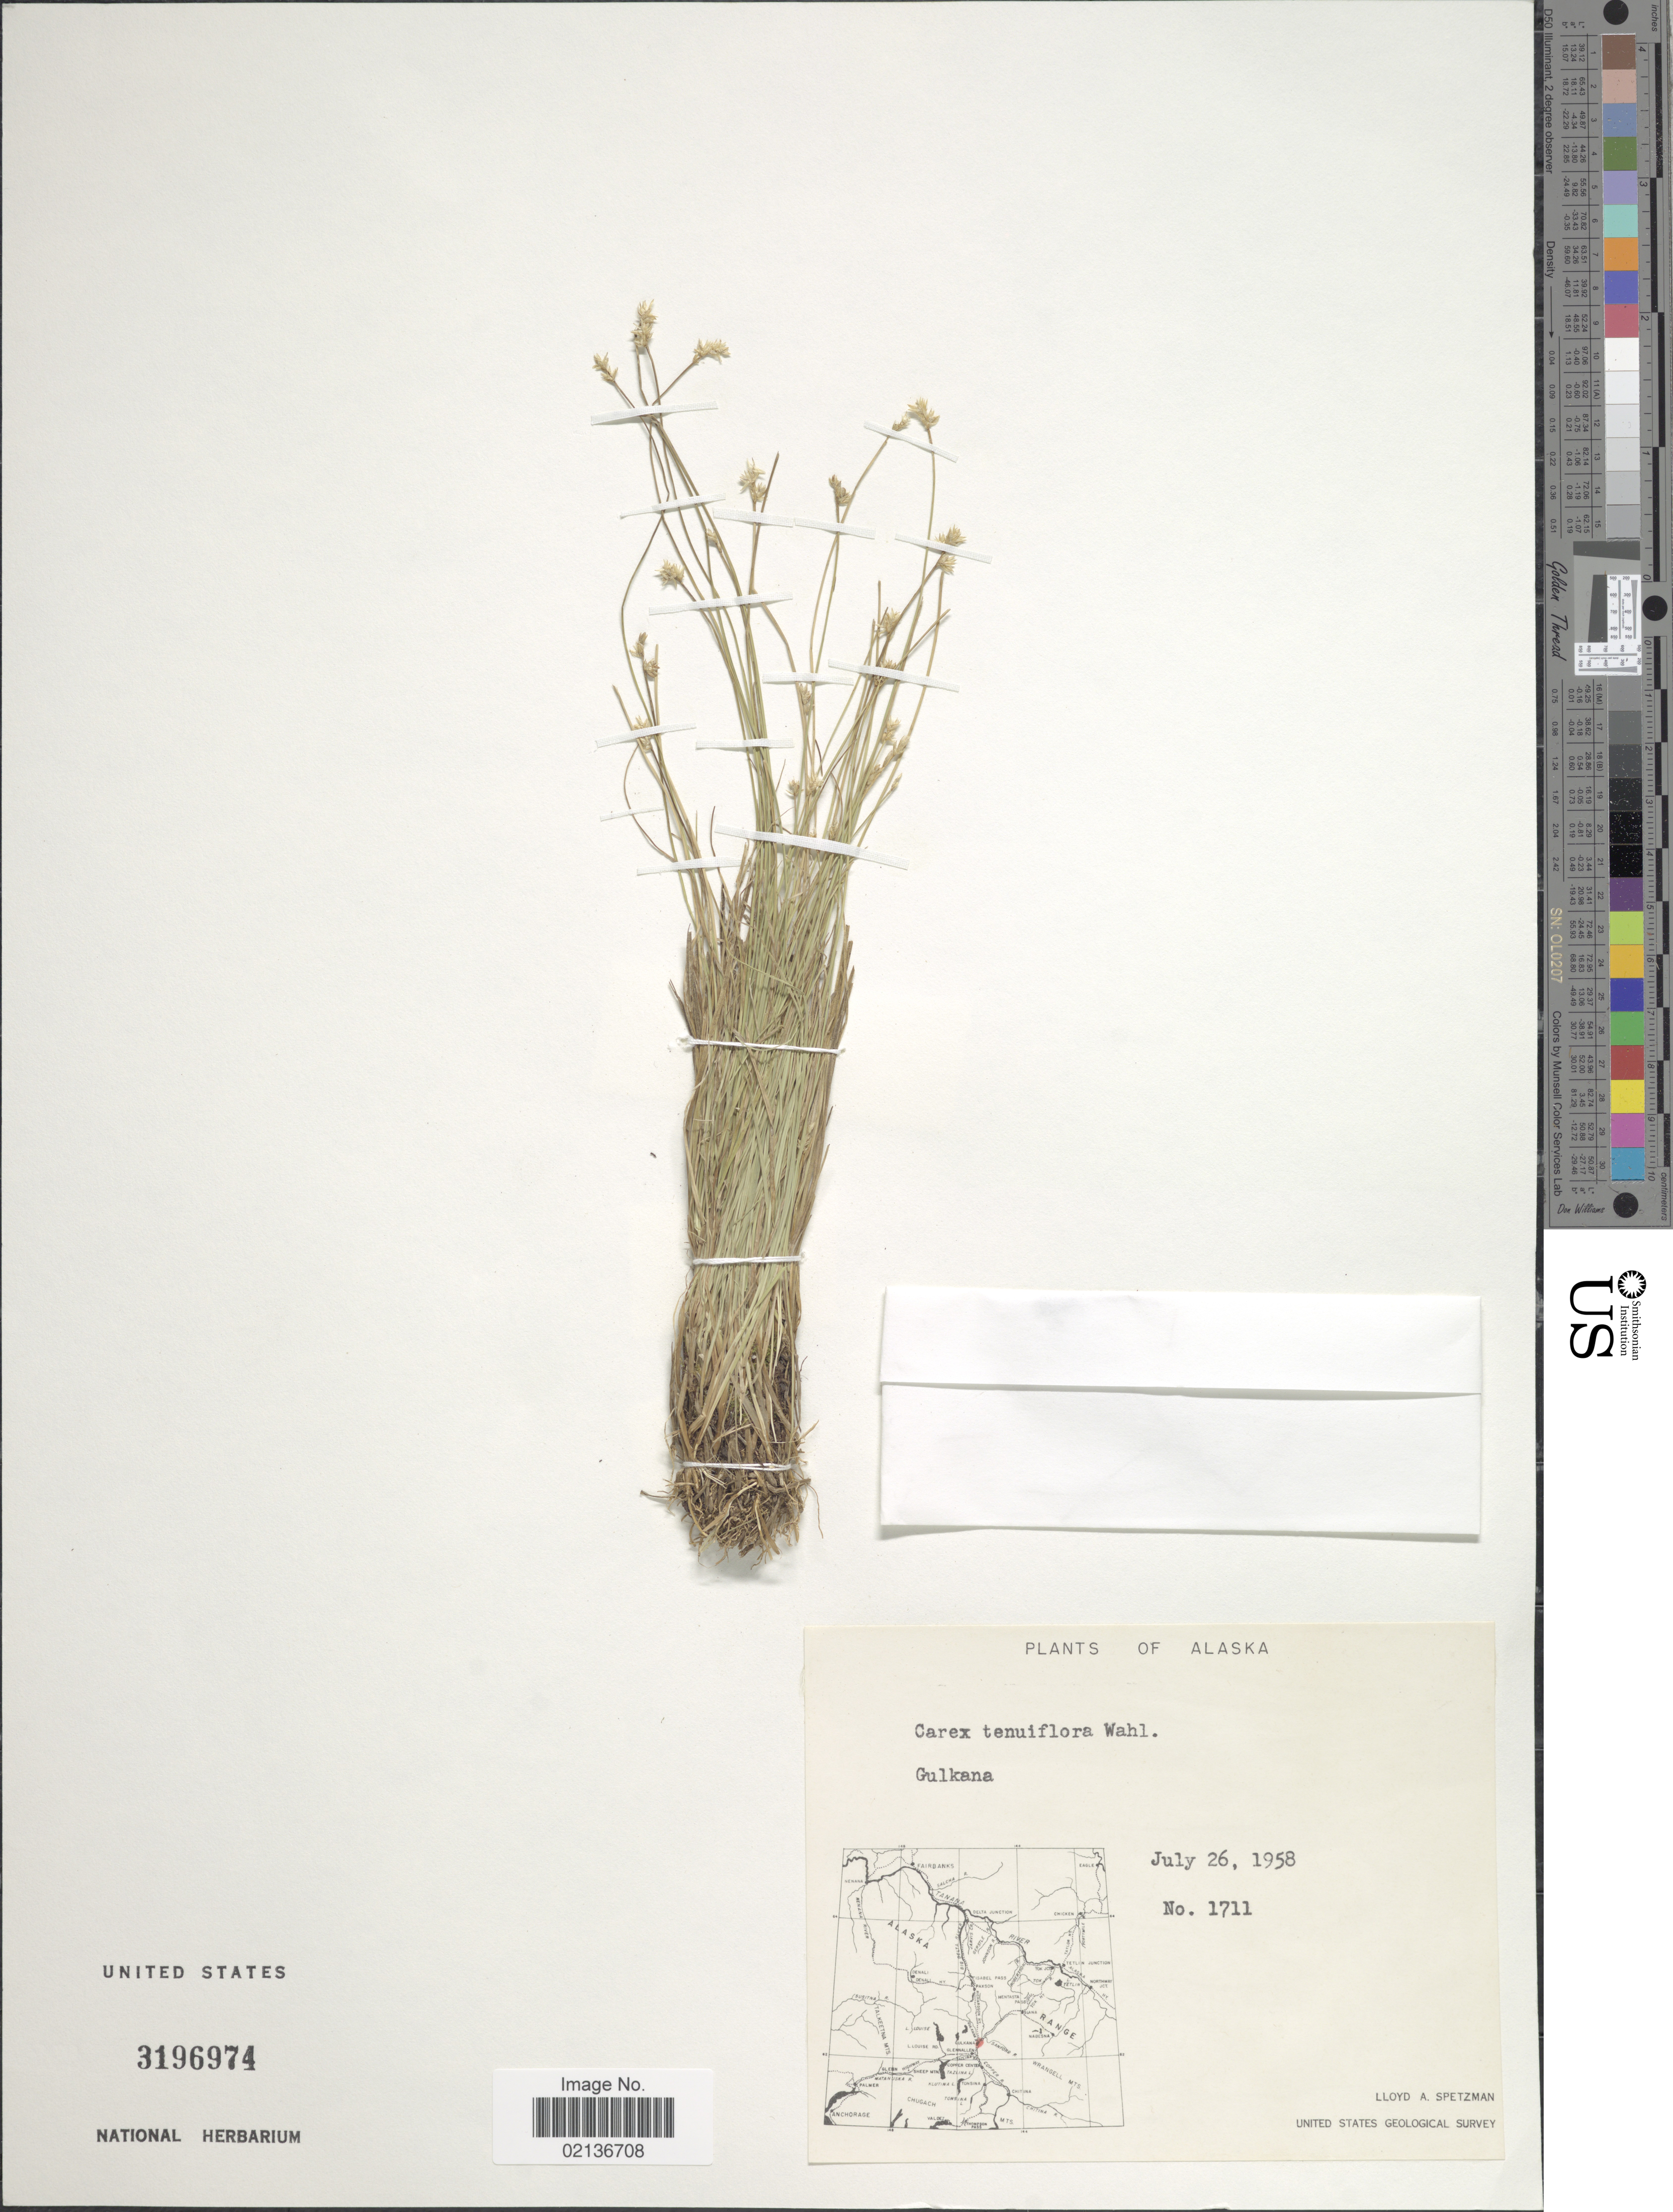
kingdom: Plantae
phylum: Tracheophyta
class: Liliopsida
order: Poales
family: Cyperaceae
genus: Carex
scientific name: Carex tenuiflora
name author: Wahlenb.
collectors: L. Spetzman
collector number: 1711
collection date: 1958-07-26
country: United States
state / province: Alaska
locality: Gulkana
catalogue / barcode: US 3196974